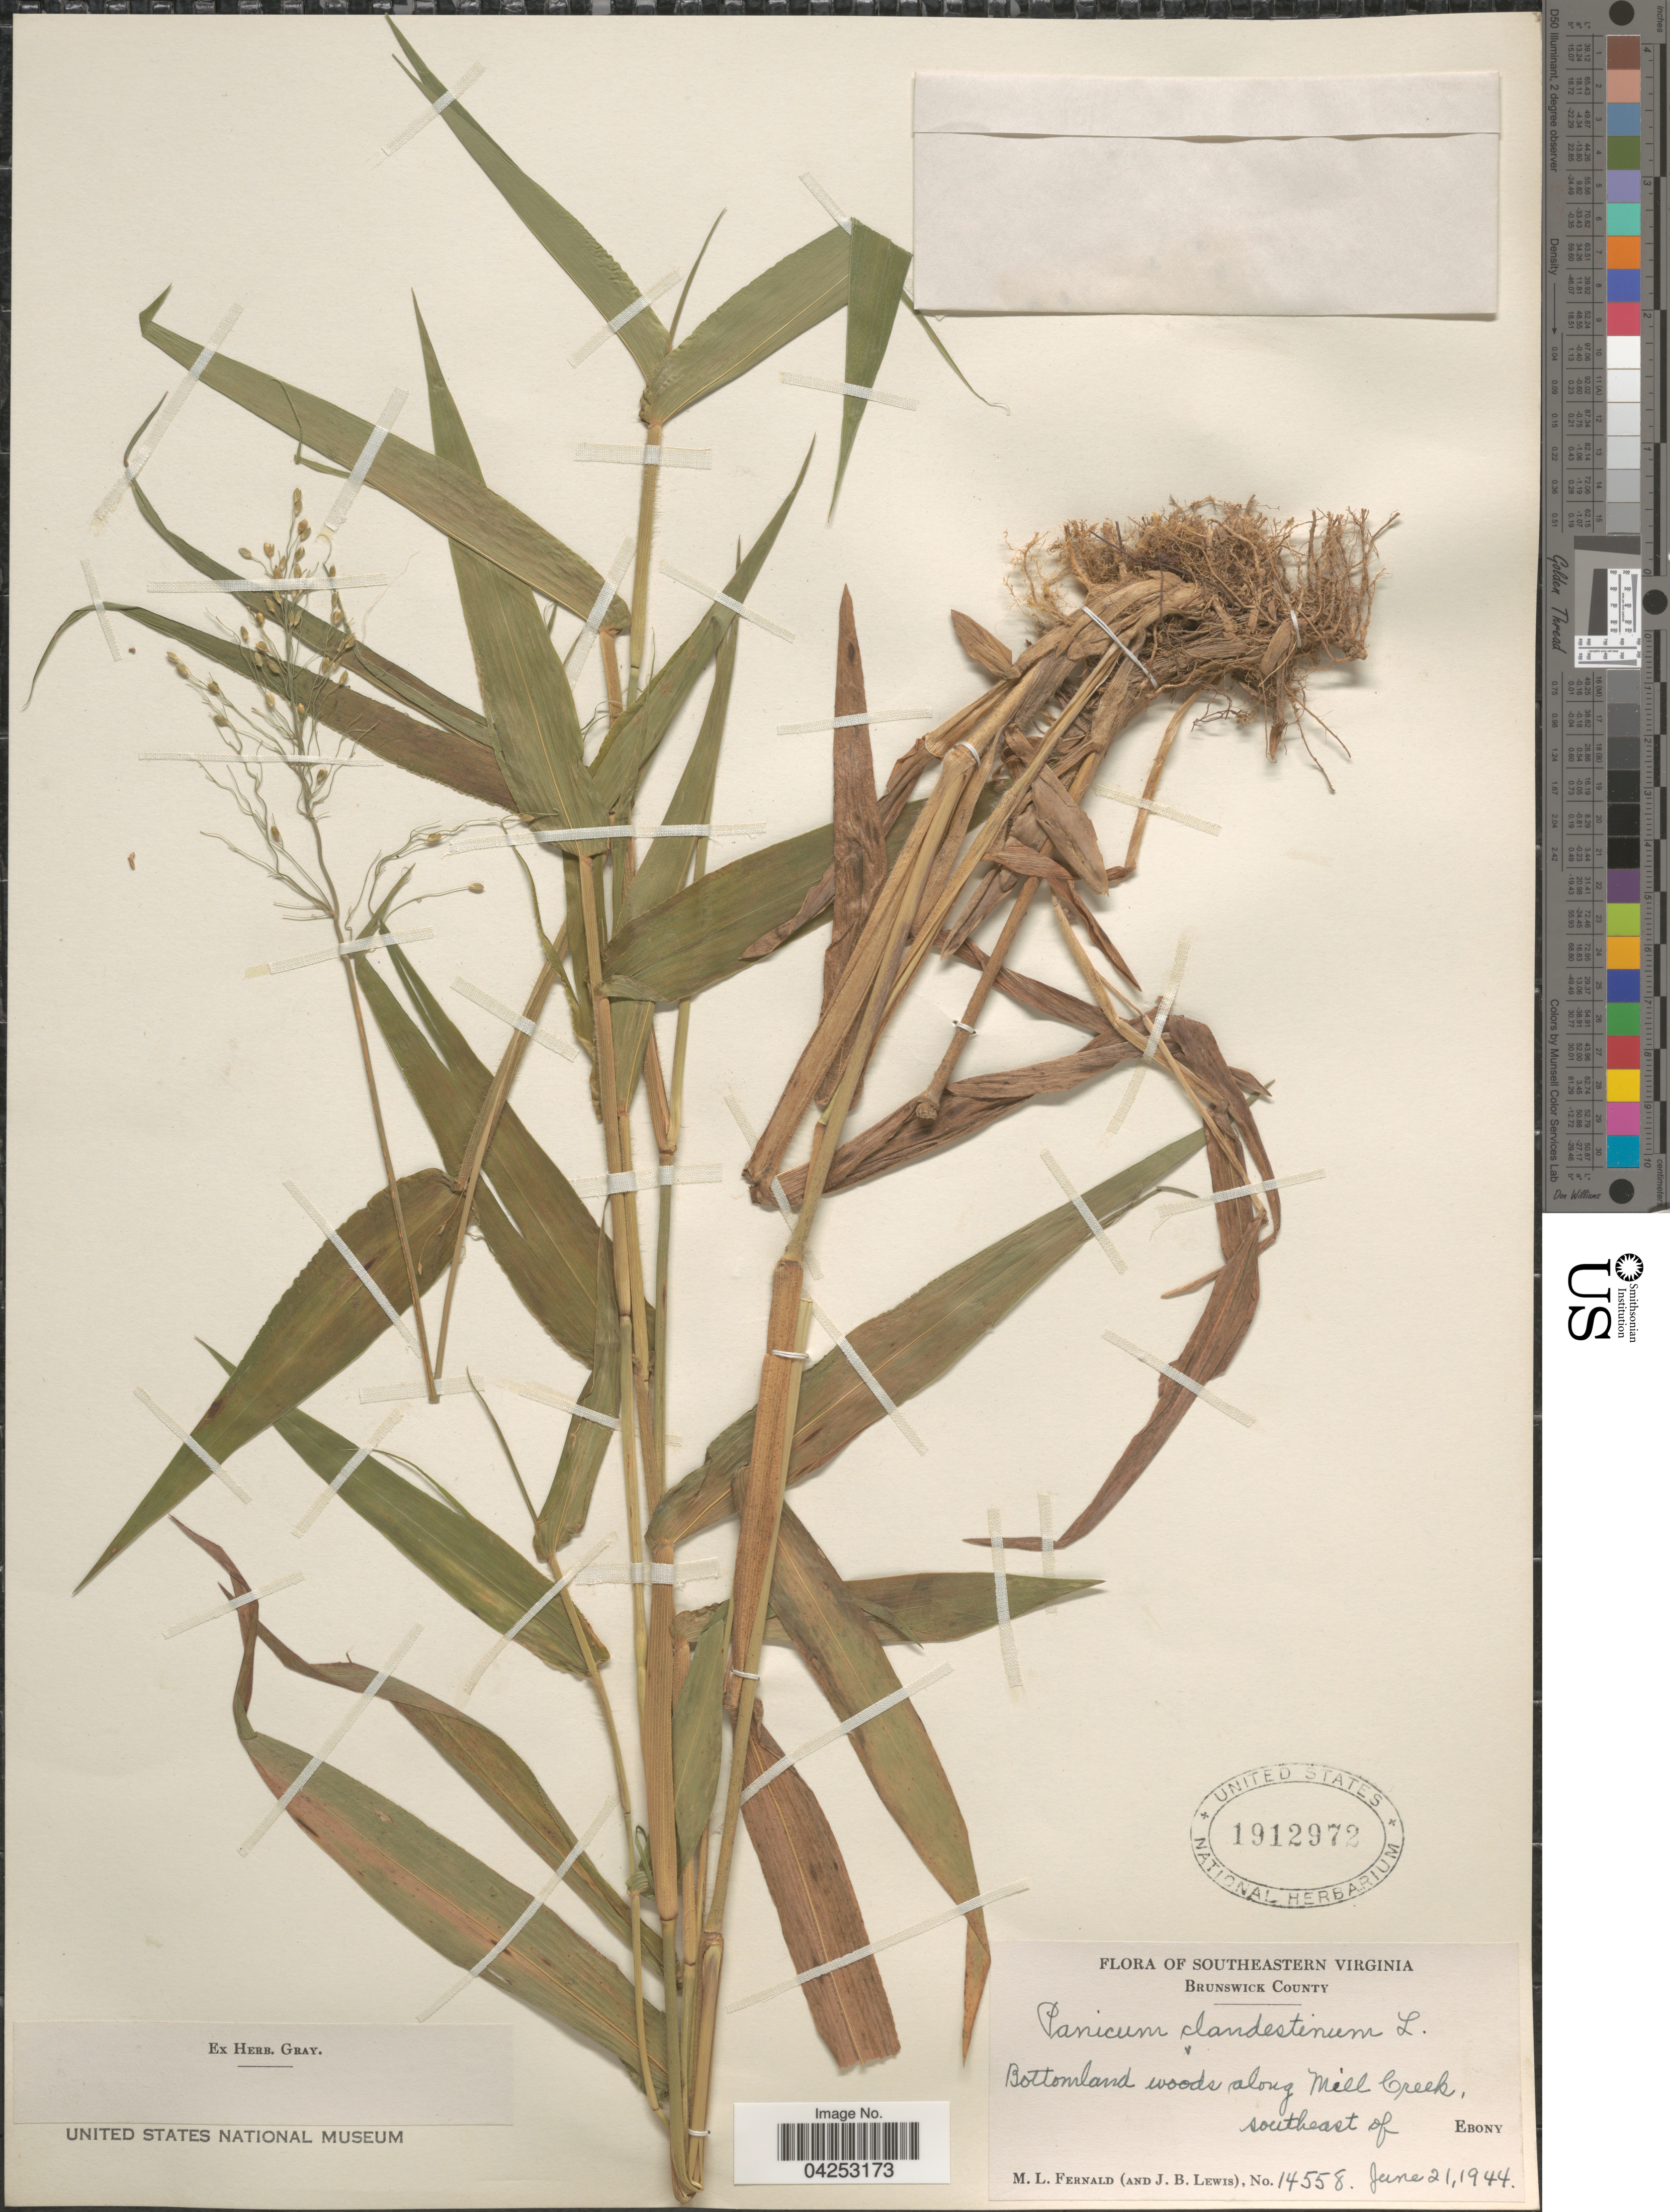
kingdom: Plantae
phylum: Tracheophyta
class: Liliopsida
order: Poales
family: Poaceae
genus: Dichanthelium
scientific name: Dichanthelium clandestinum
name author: (L.) Gould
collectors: M. L. Fernald & J. B. Lewis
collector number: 14558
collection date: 1944-06-21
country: United States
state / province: Virginia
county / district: Brunswick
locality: Southeastern Virginia. Brunswick County. Bottomland woods along Mill Creek, southeast of Ebony.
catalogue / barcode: US 1912972